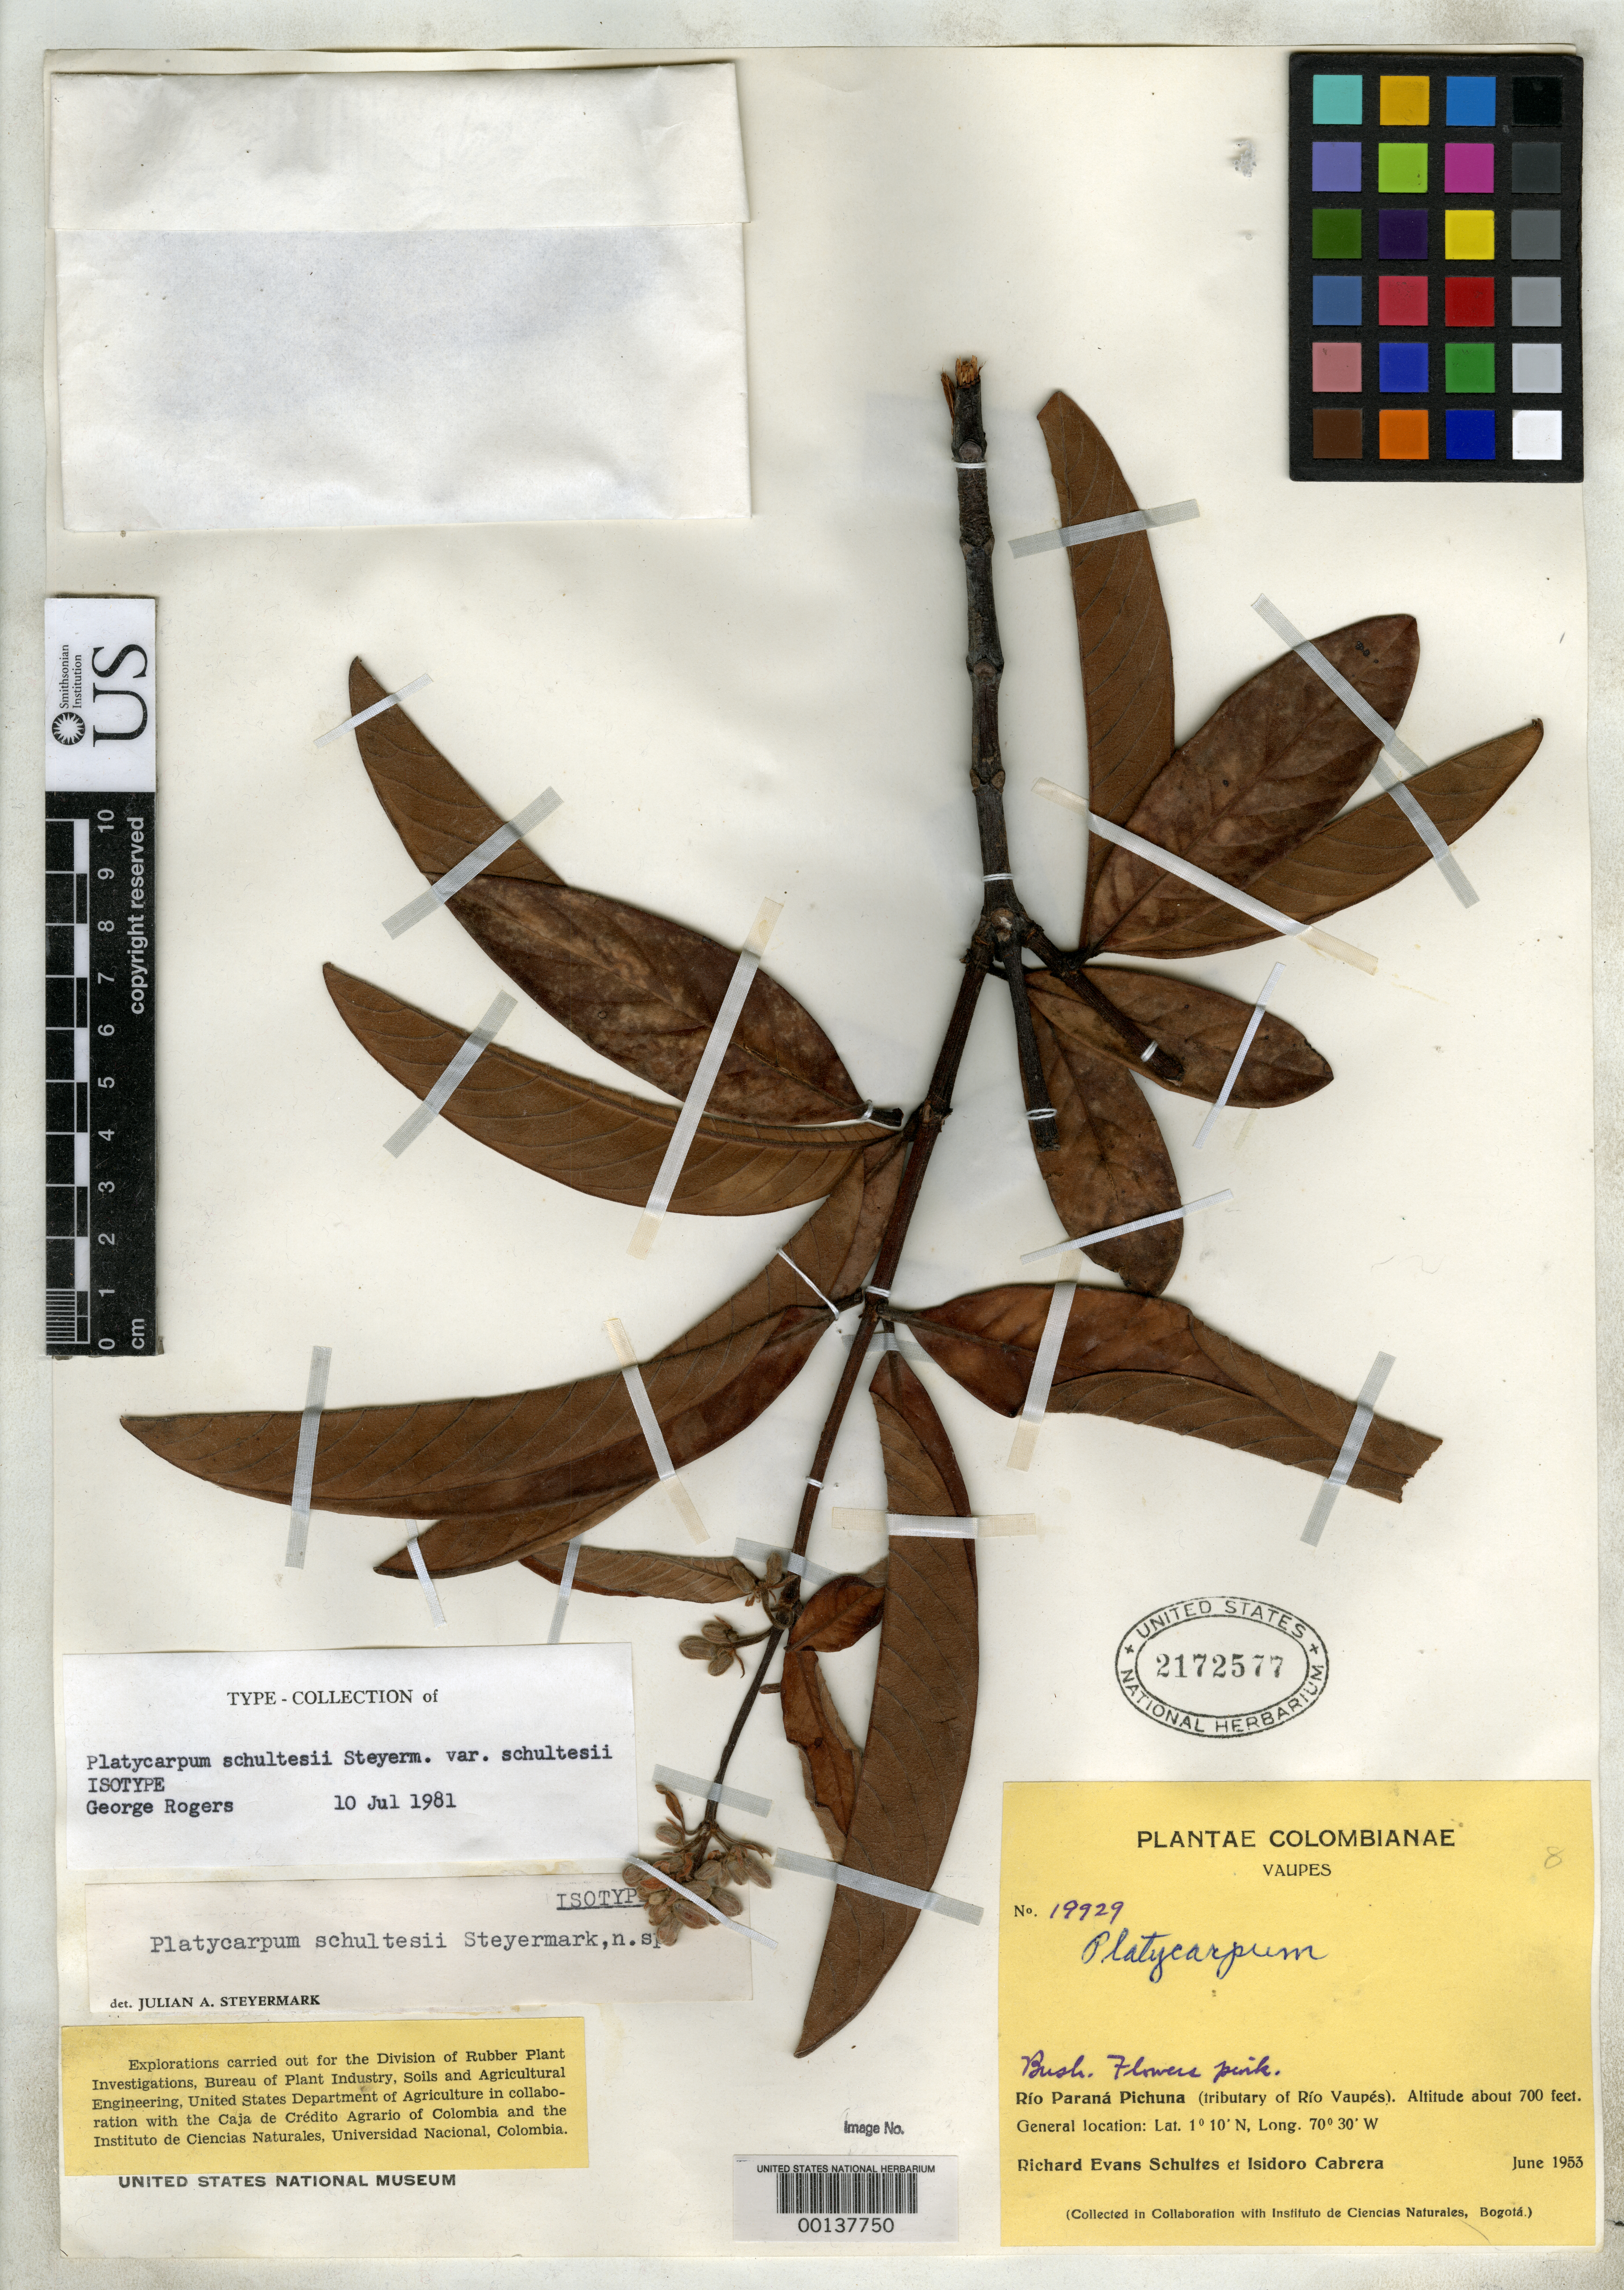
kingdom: Plantae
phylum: Tracheophyta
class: Magnoliopsida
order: Gentianales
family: Rubiaceae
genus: Platycarpum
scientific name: Platycarpum schultesii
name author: Steyerm.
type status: Isotype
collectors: R. E. Schultes & I. Cabrera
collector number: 19929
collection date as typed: Jun 1953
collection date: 1953-06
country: Colombia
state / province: Vaupés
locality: Rio Parana Pichuna.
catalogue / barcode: US 2172577